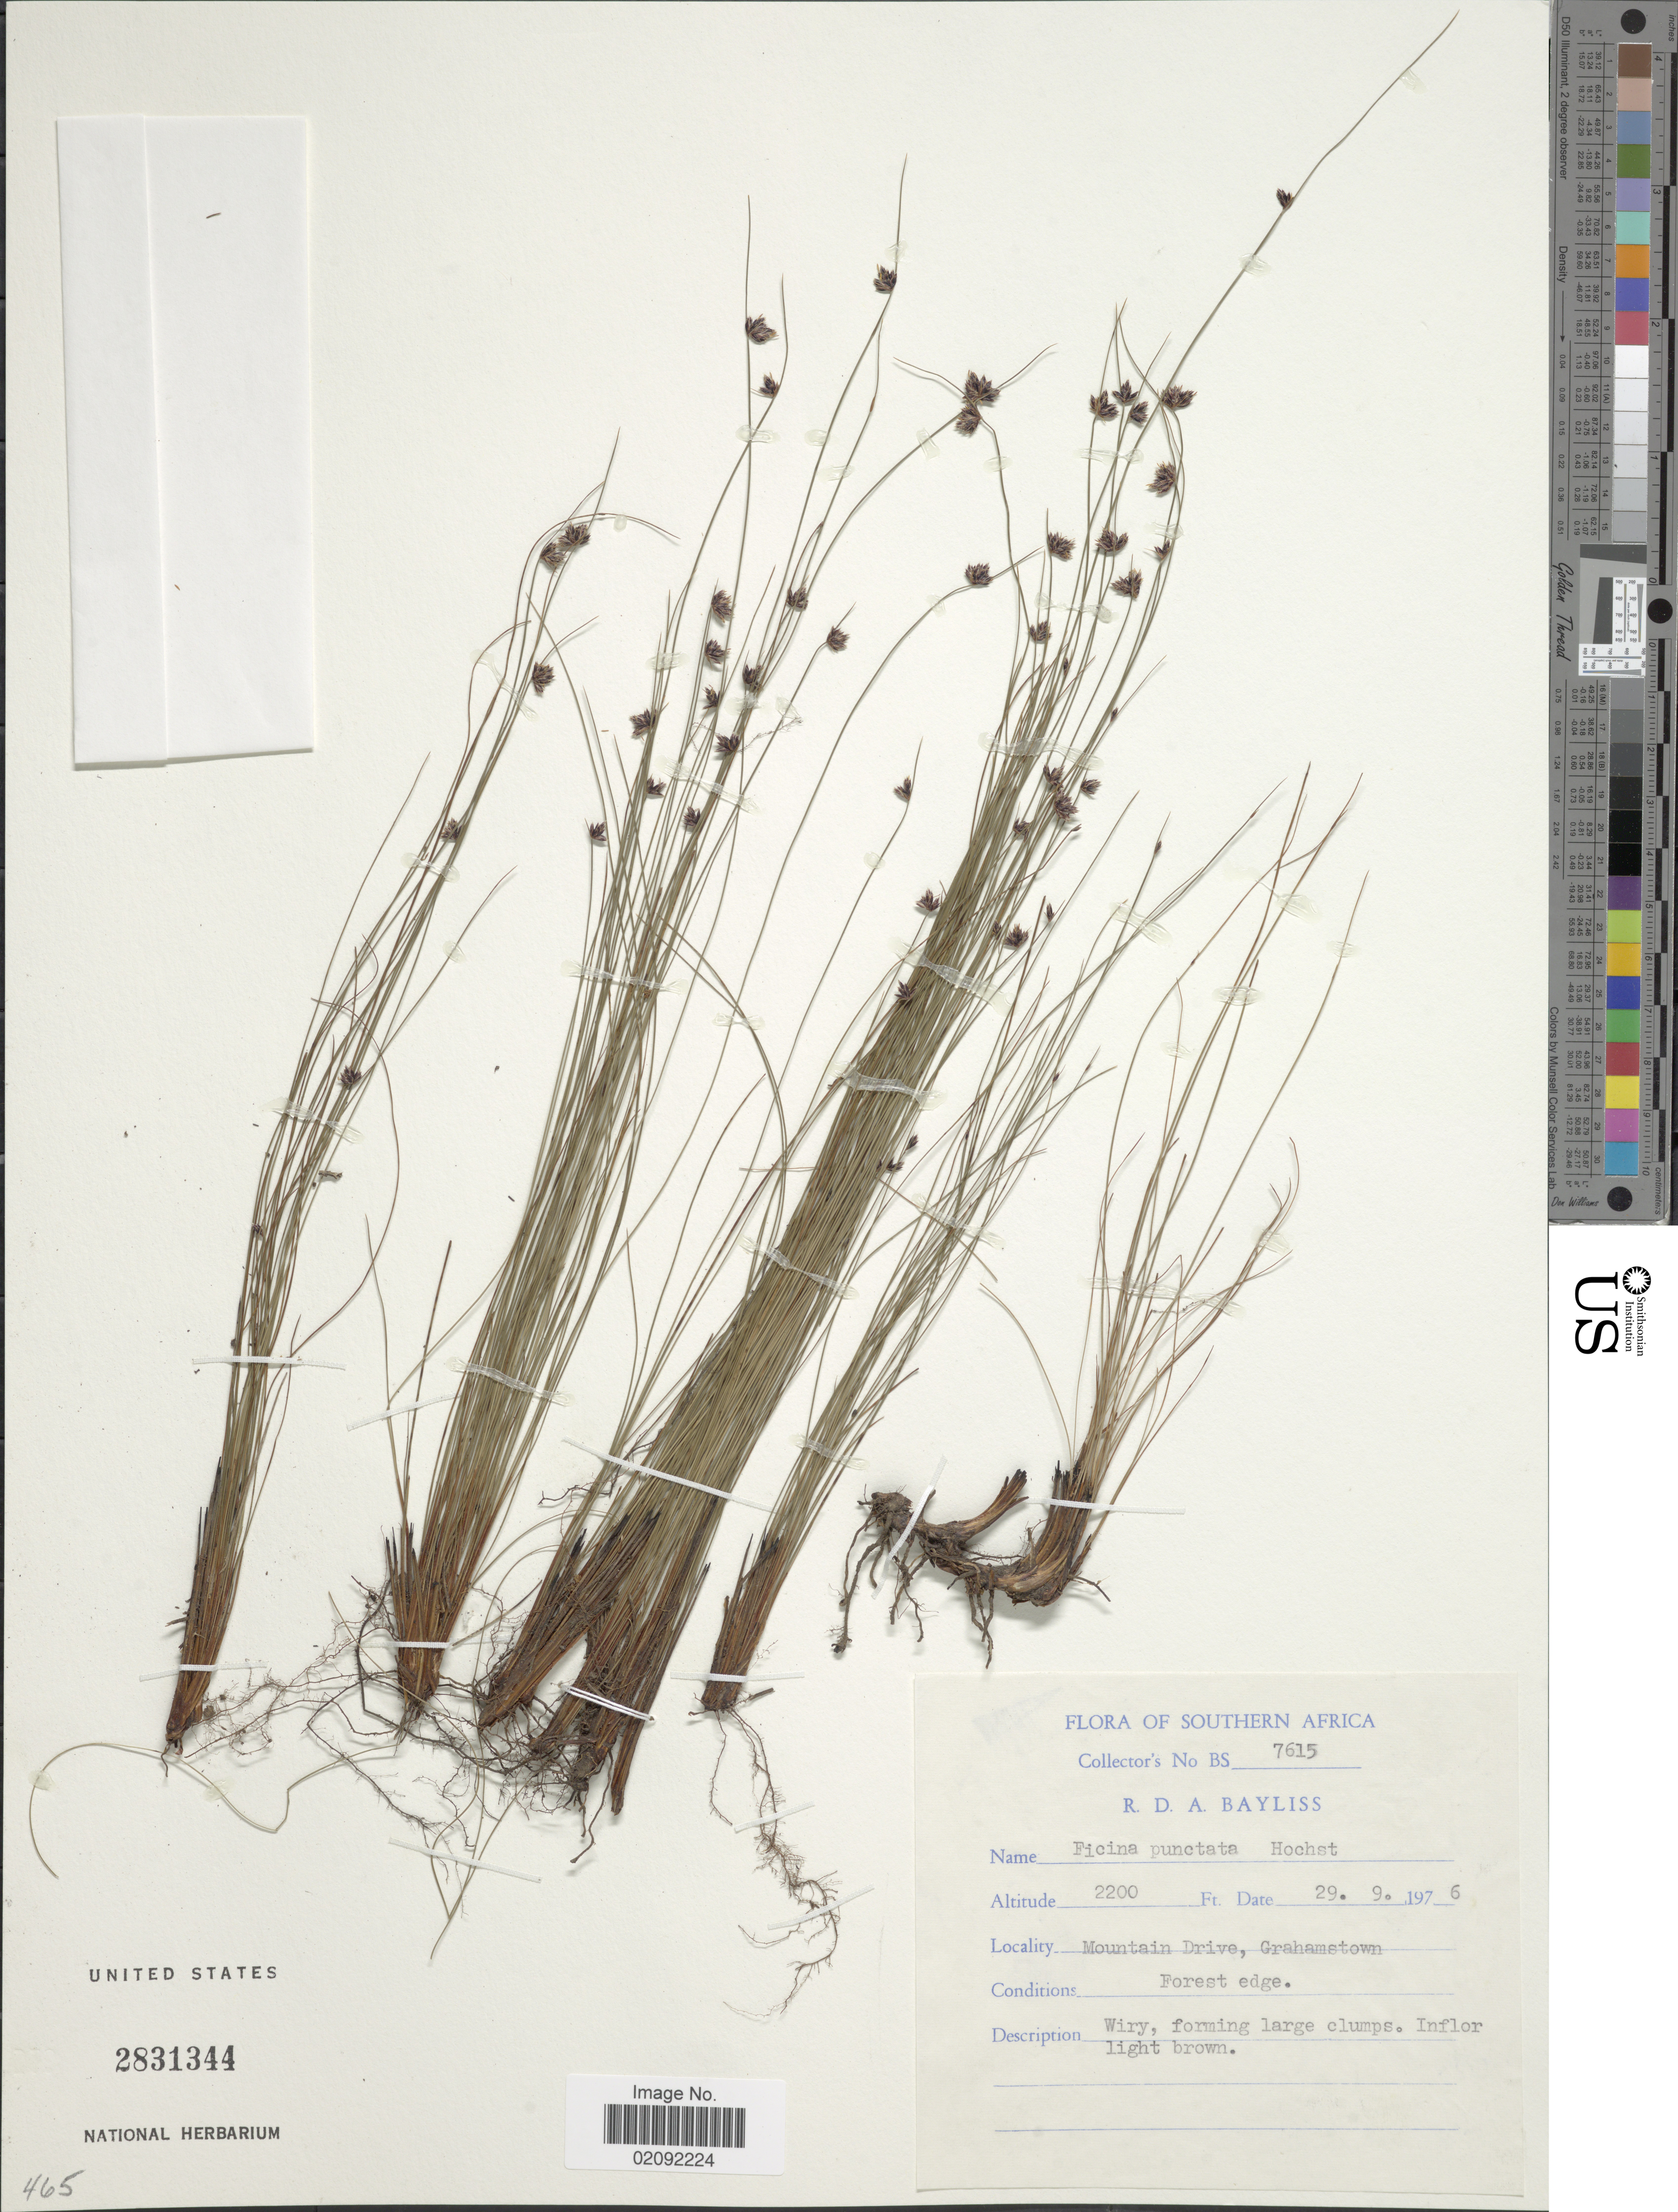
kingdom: Plantae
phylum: Tracheophyta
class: Liliopsida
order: Poales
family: Cyperaceae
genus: Ficinia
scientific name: Ficinia acuminata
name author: (Nees) Nees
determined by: Strong, Mark T., (BOT), Smithsonian Institution - National Museum of Natural History (UNITED STATES)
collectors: R. Bayliss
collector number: BS 7615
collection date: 1976-09-29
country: South Africa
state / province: Eastern Cape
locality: Southern Africa, Mountain Drive, Grahamstown, Forest edge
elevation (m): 671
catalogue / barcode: US 2831344